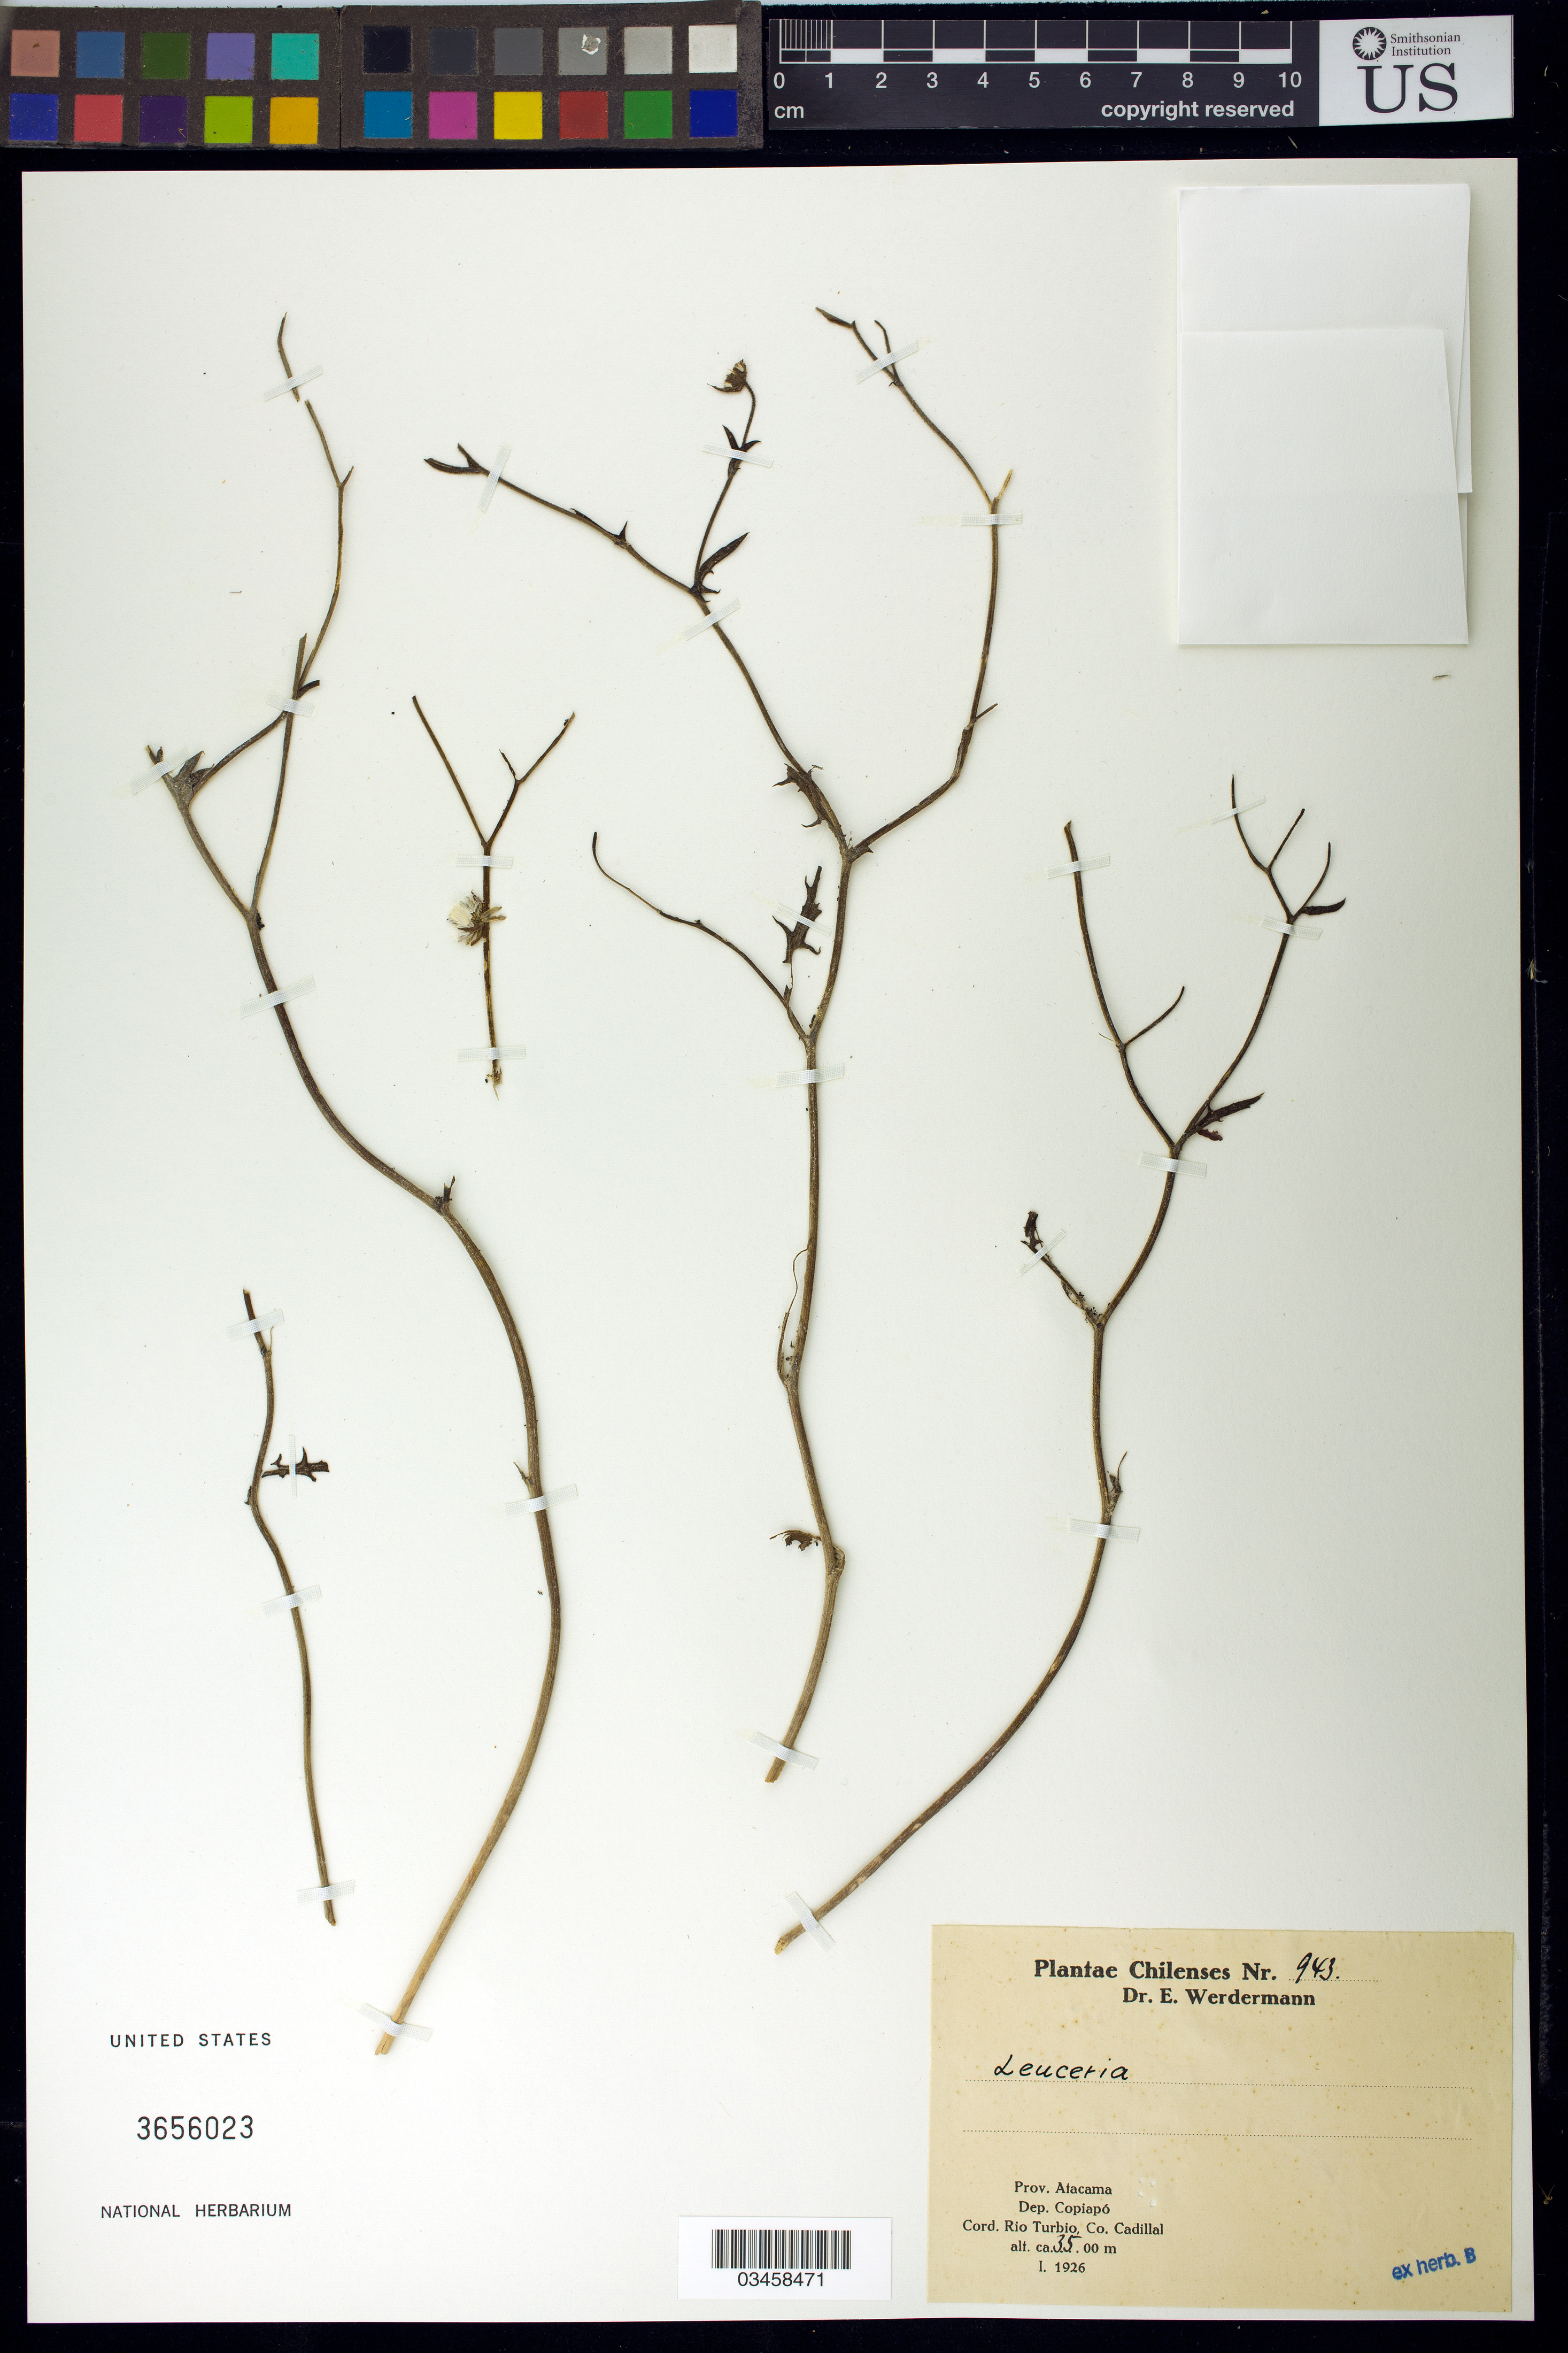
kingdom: Plantae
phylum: Tracheophyta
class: Magnoliopsida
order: Asterales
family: Asteraceae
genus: Leucheria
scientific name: Leucheria sp.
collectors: E. Werdermann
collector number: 943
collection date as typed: Jan 1926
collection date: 1926-01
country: Chile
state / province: Atacama (III)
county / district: Copiapó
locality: Cord. Rio Turbio, Co. Cadillal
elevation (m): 3500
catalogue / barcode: US 3656023